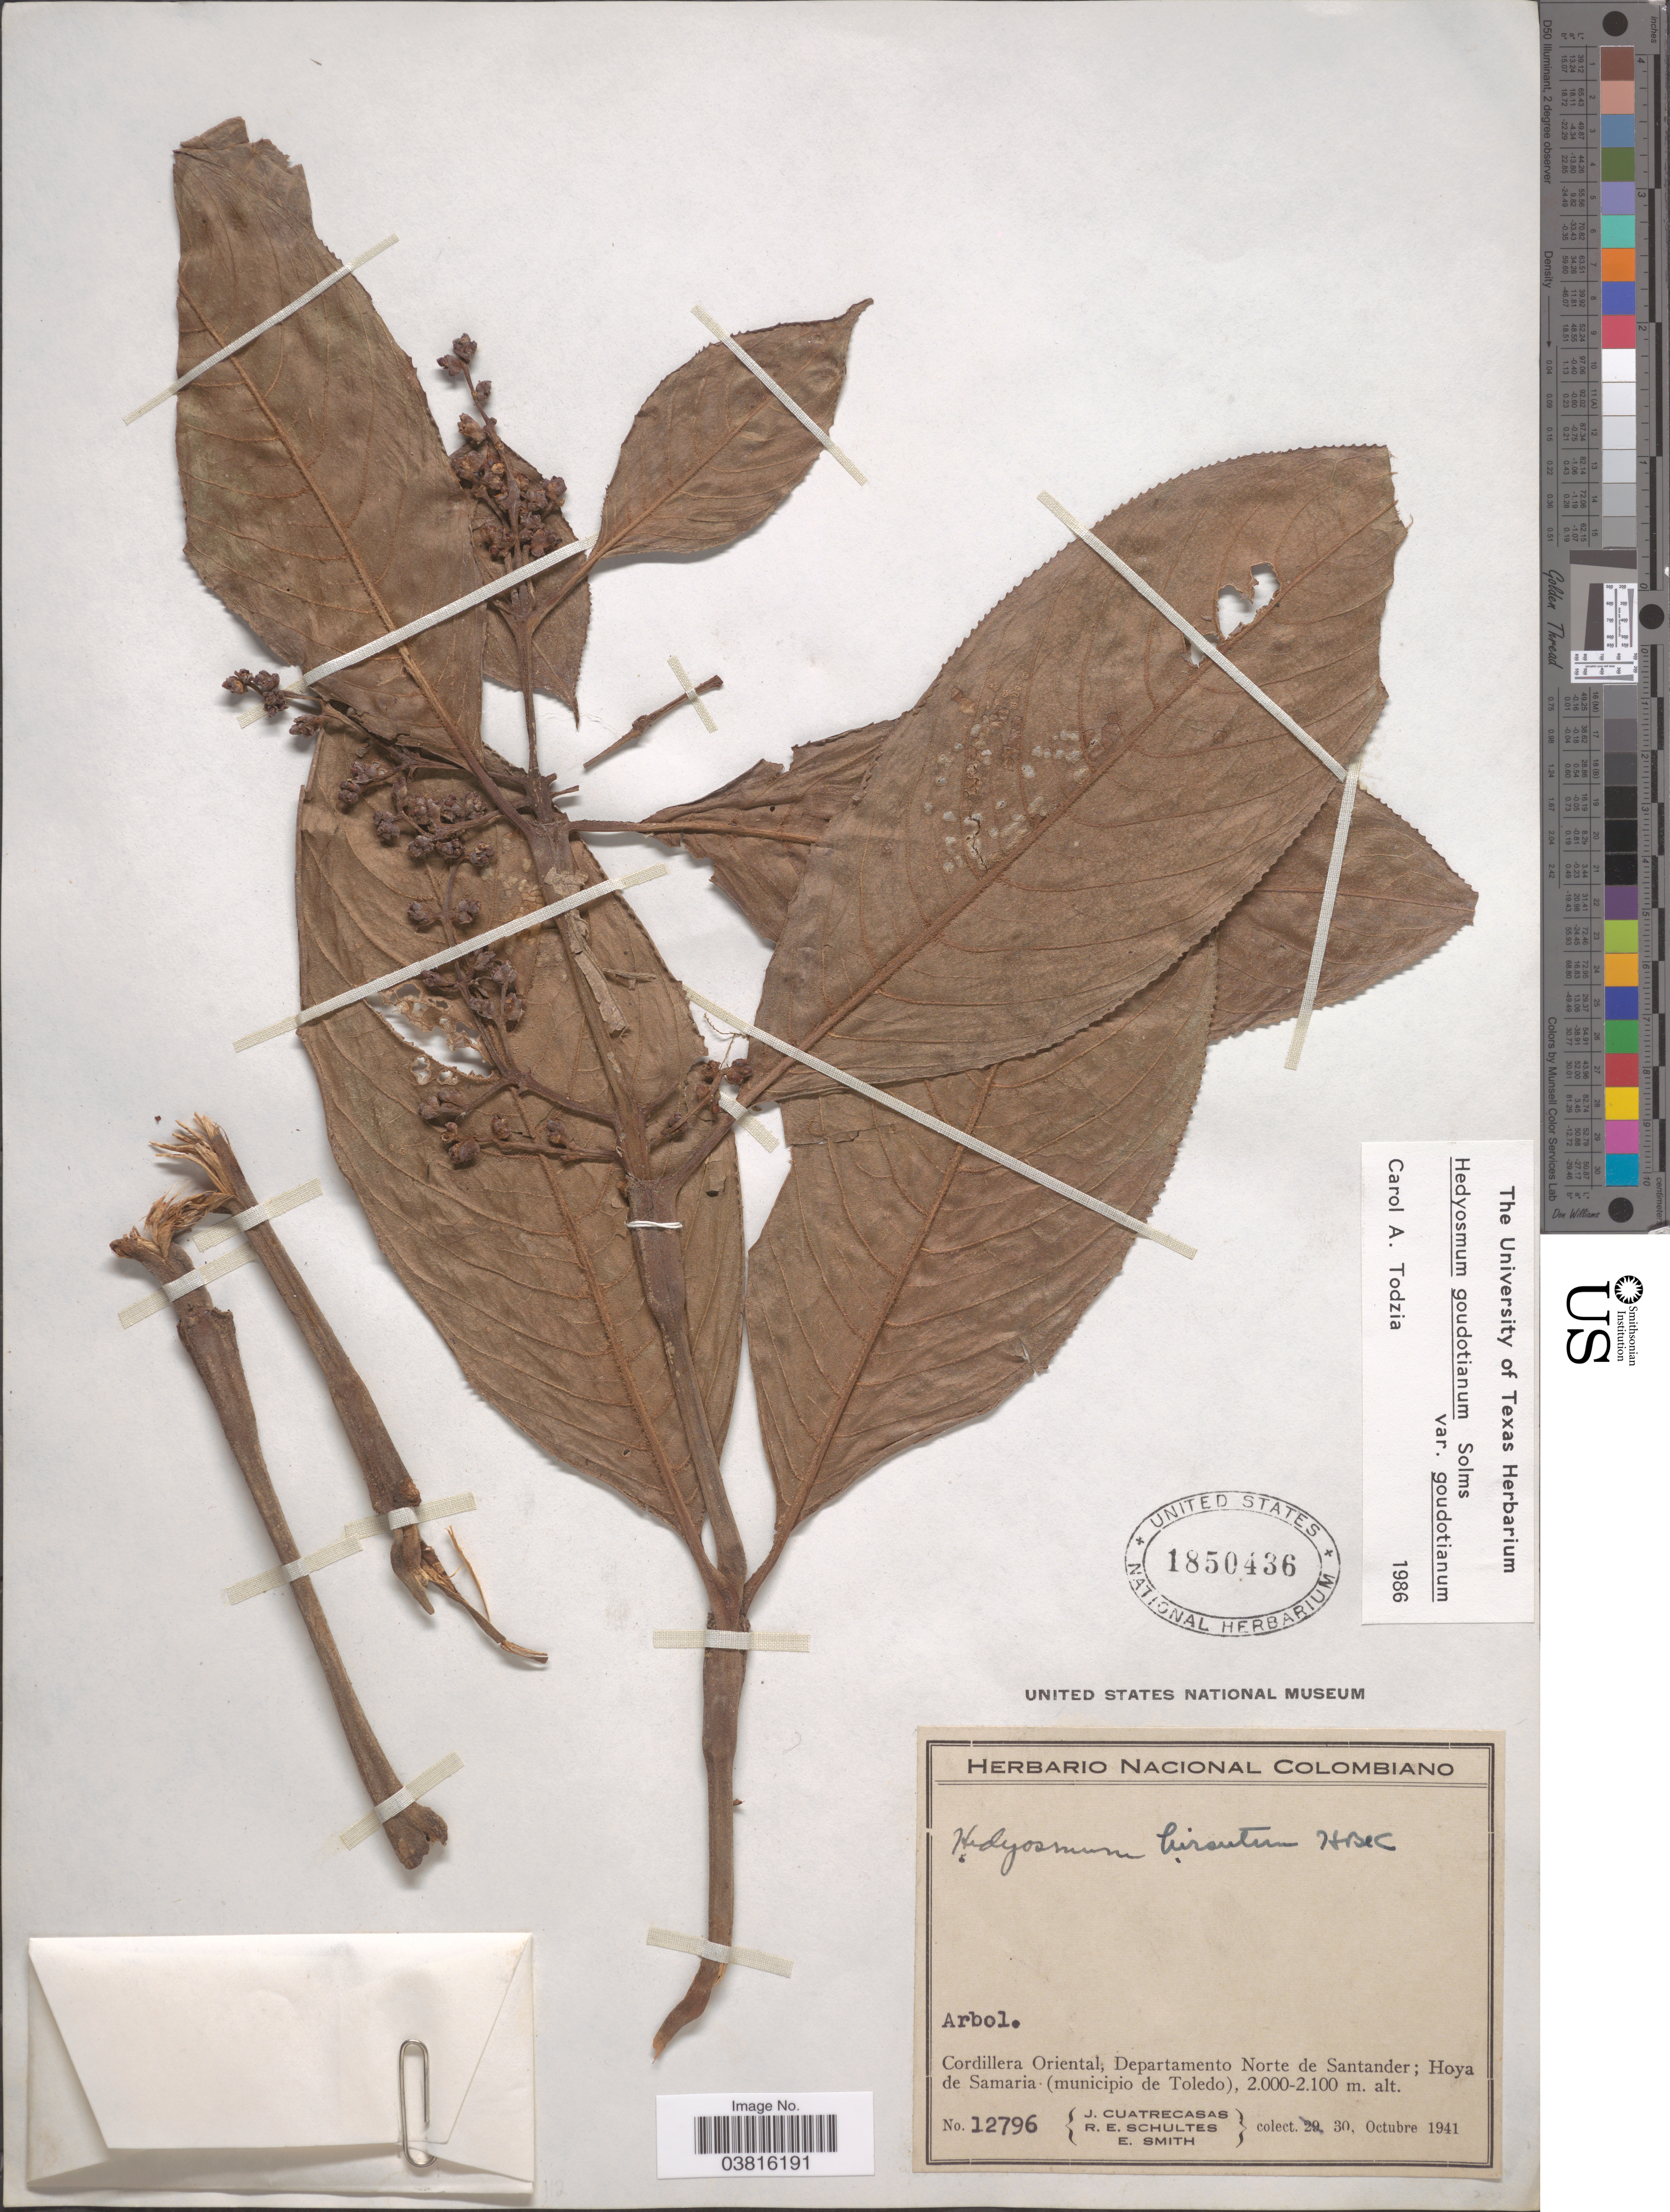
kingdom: Plantae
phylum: Tracheophyta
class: Magnoliopsida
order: Chloranthales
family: Chloranthaceae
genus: Hedyosmum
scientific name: Hedyosmum goudotianum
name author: Solms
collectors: J. Cuatrecasas, R. E. Schultes & E. Smith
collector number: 12796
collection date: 1941-10-30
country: Colombia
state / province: Norte de Santander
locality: Cordillera Oriental, Departamento Norte de Santander; Hoya de Samaria (municipio de Toledo).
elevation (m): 2000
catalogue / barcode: US 1850436